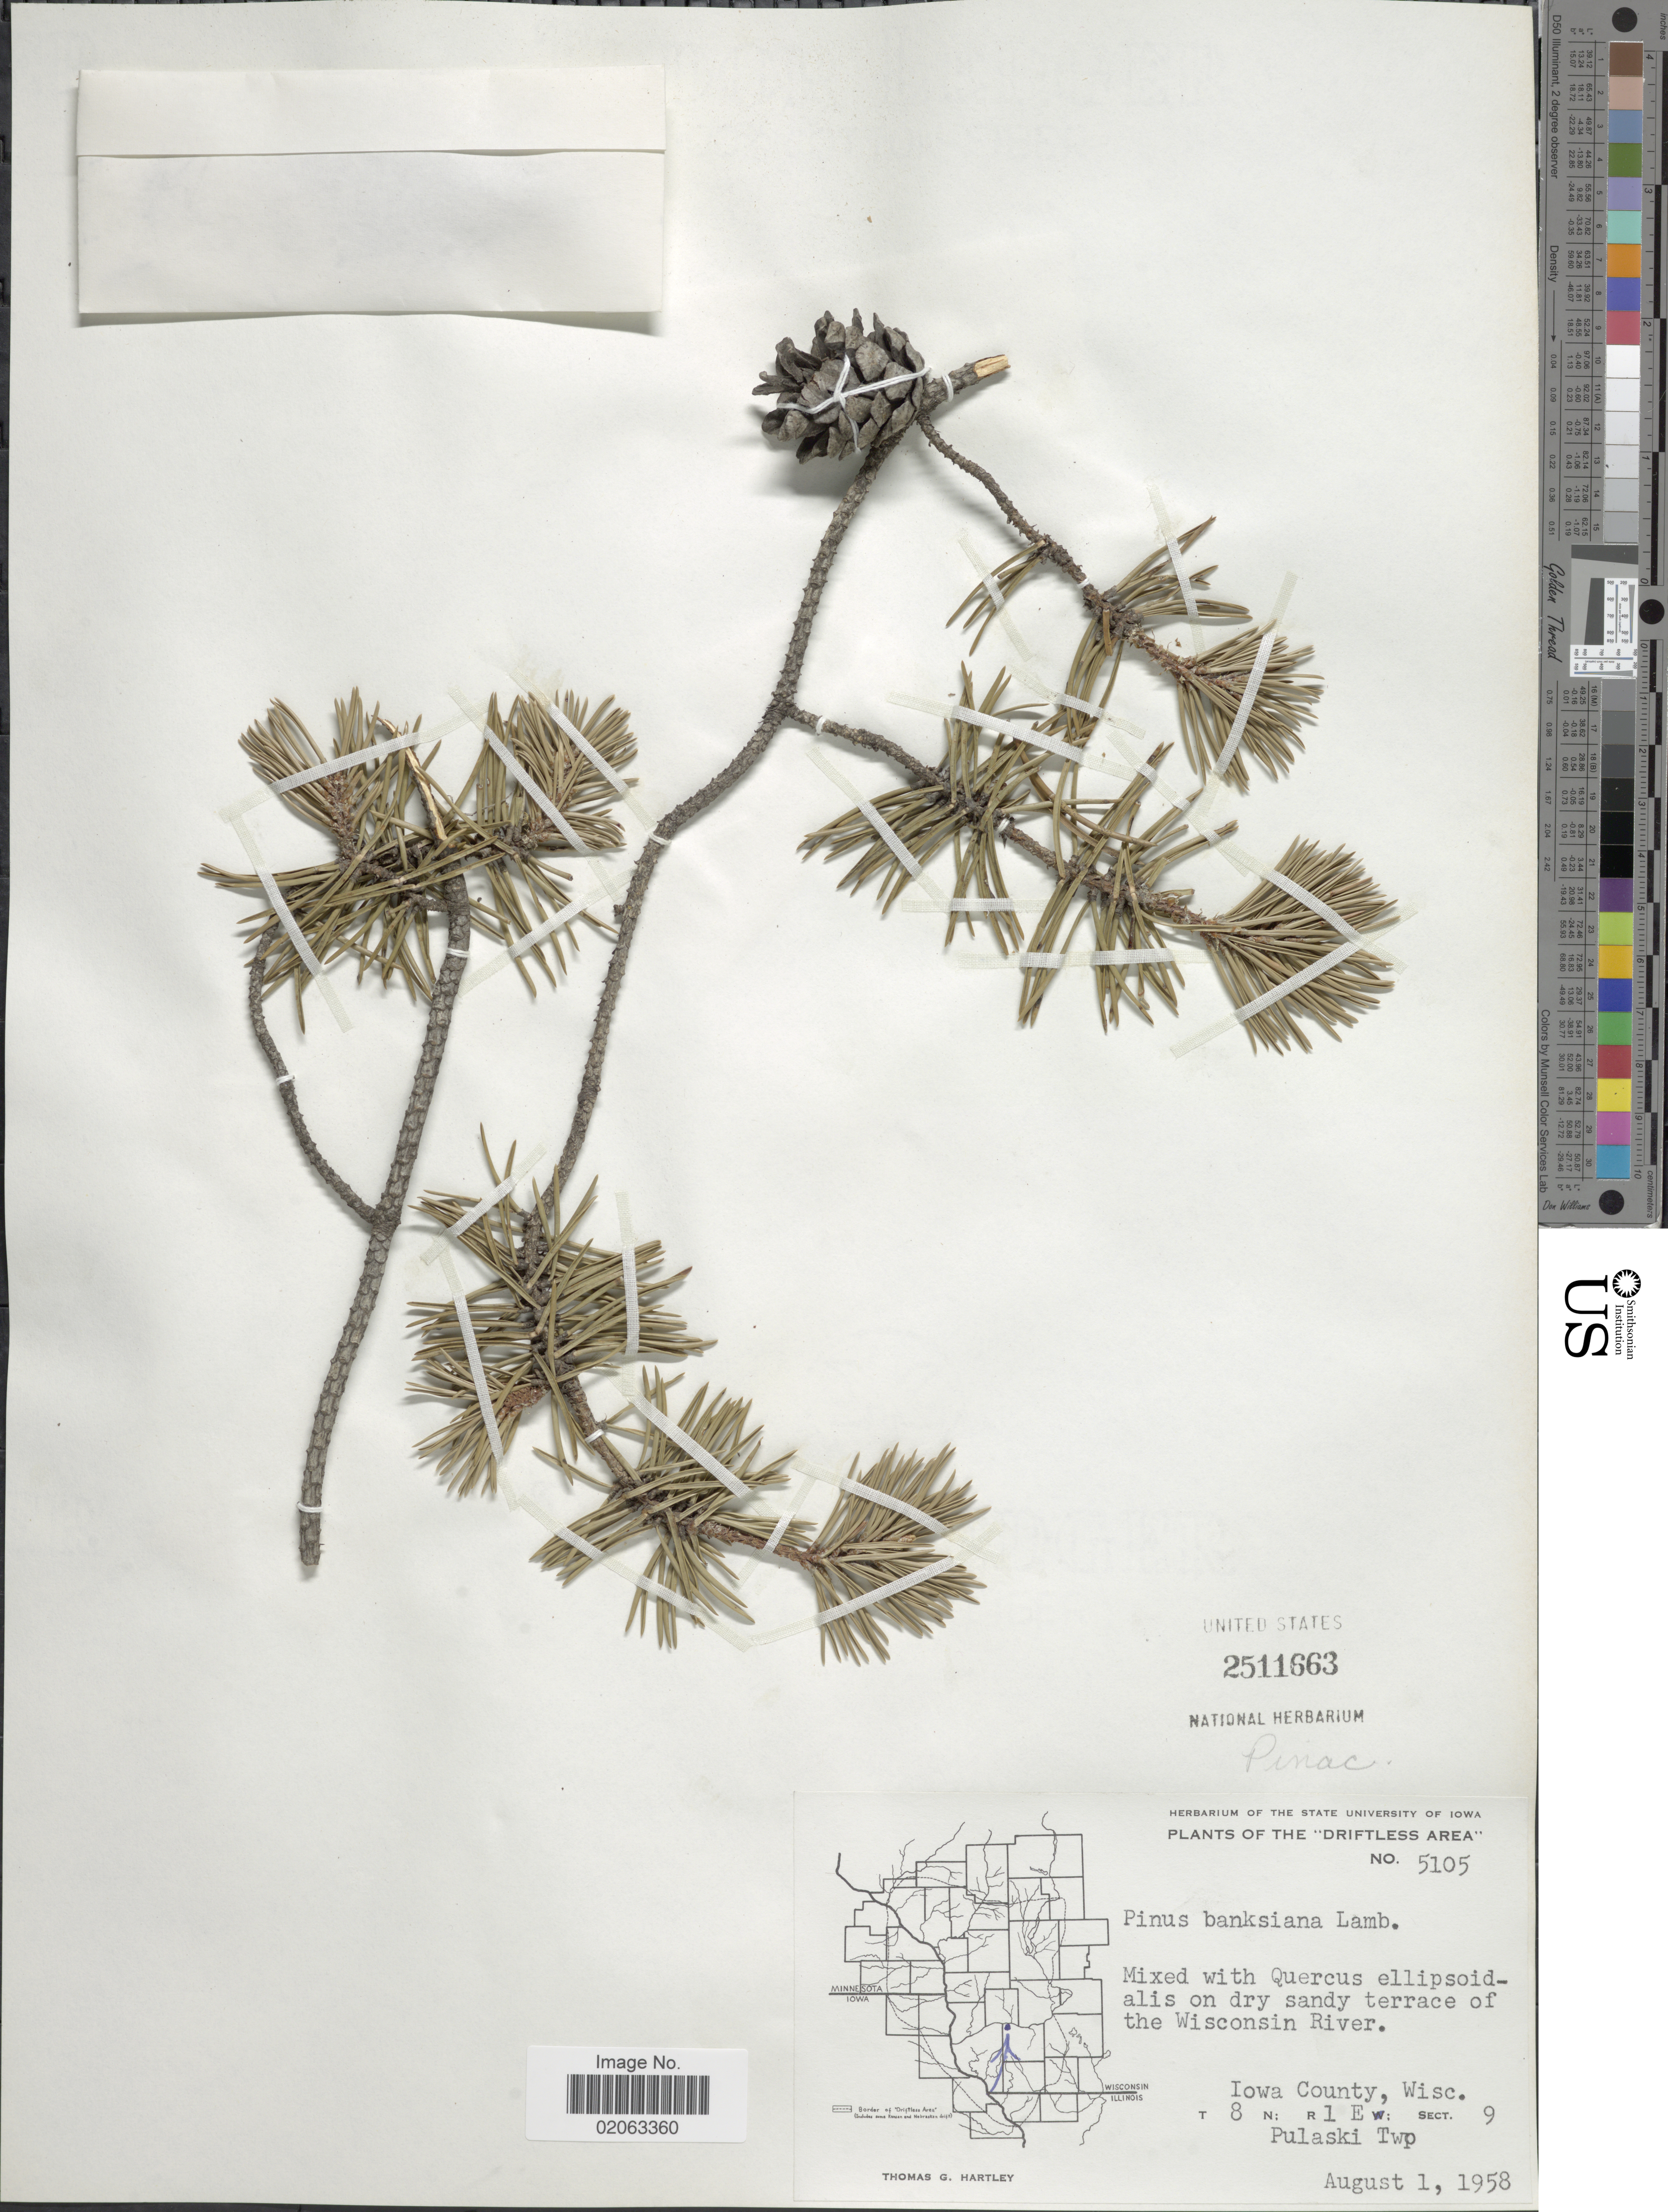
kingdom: Plantae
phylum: Tracheophyta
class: Pinopsida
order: Pinales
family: Pinaceae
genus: Pinus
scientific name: Pinus banksiana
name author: Lamb.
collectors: T. G. Hartley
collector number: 5105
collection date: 1958-08-01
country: United States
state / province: Iowa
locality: On dry sandy terrace of the Wisconsin River, Iowa County, Wisc. T 8 B; R 1 E; Sect 9, Pulaski Twp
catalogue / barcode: US 2511663